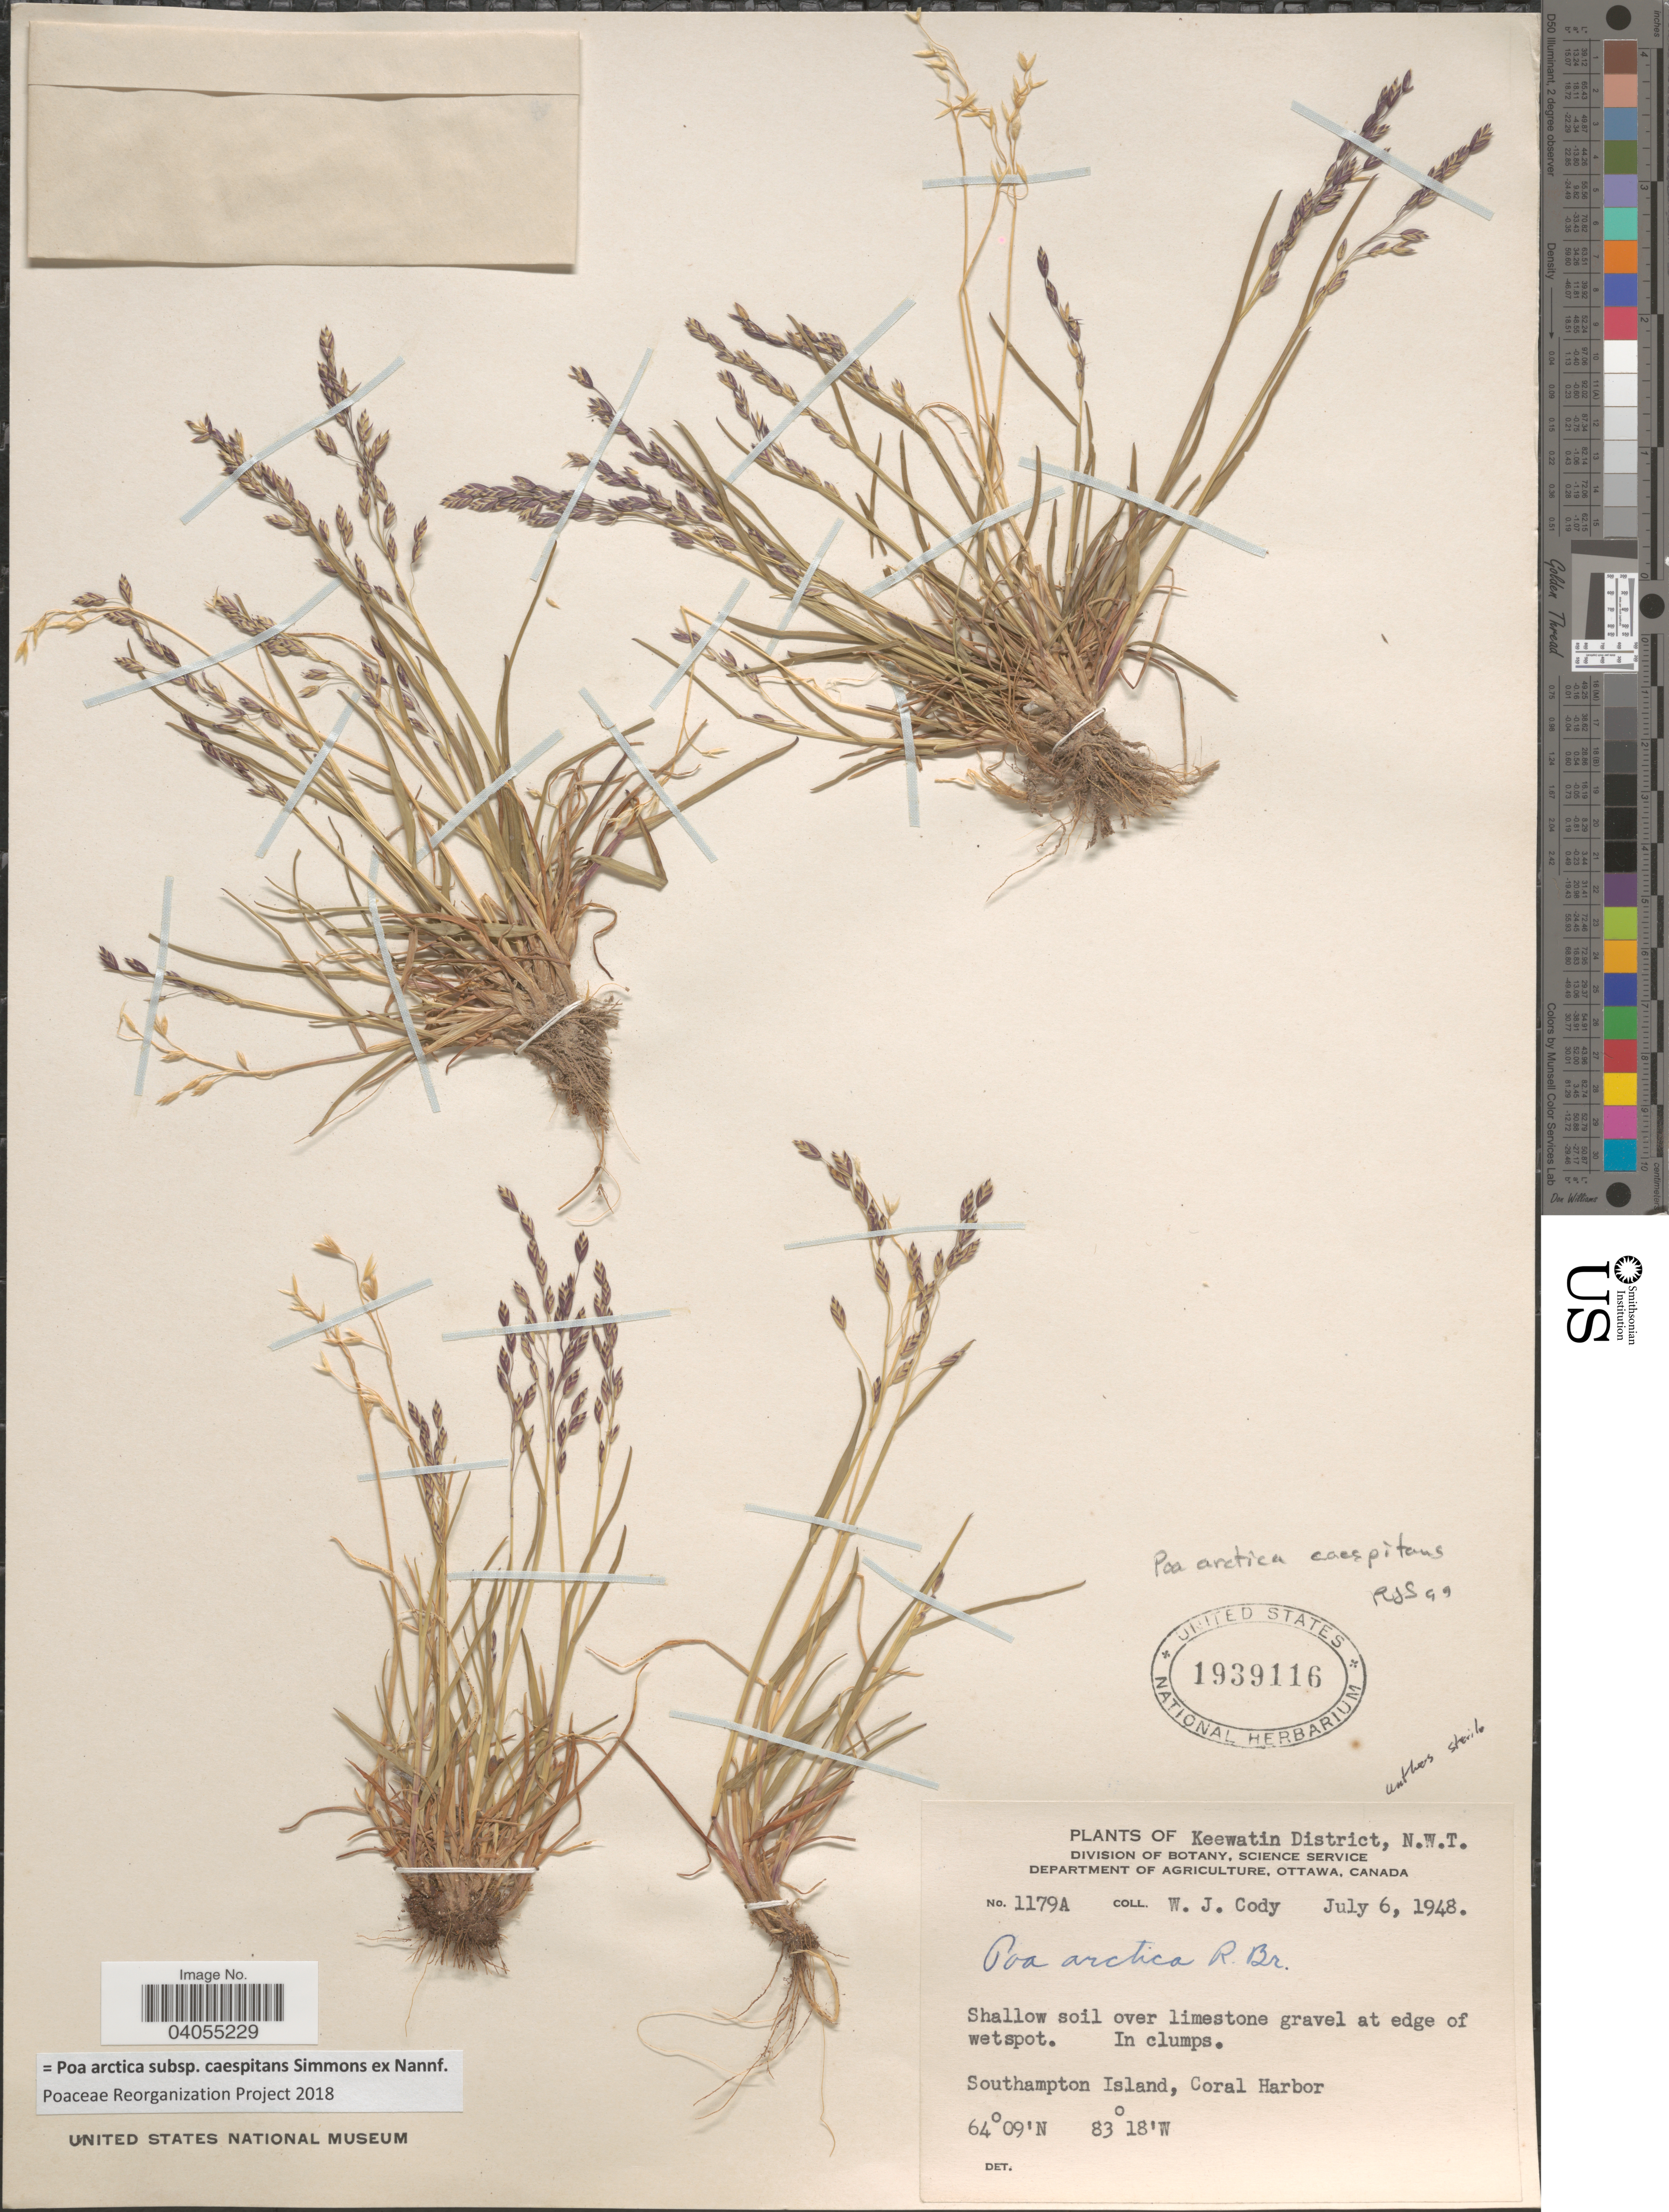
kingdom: Plantae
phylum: Tracheophyta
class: Liliopsida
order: Poales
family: Poaceae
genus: Poa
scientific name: Poa arctica subsp. caespitans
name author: Simmons ex Nannf.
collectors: W. Cody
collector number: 1179A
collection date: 1948-07-06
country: Canada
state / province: Northwest Territories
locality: Keewatin District. Shallow soil over limestone gravel at edge of wetspot. Southampton Island, Coral Harbor.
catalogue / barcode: US 1939116